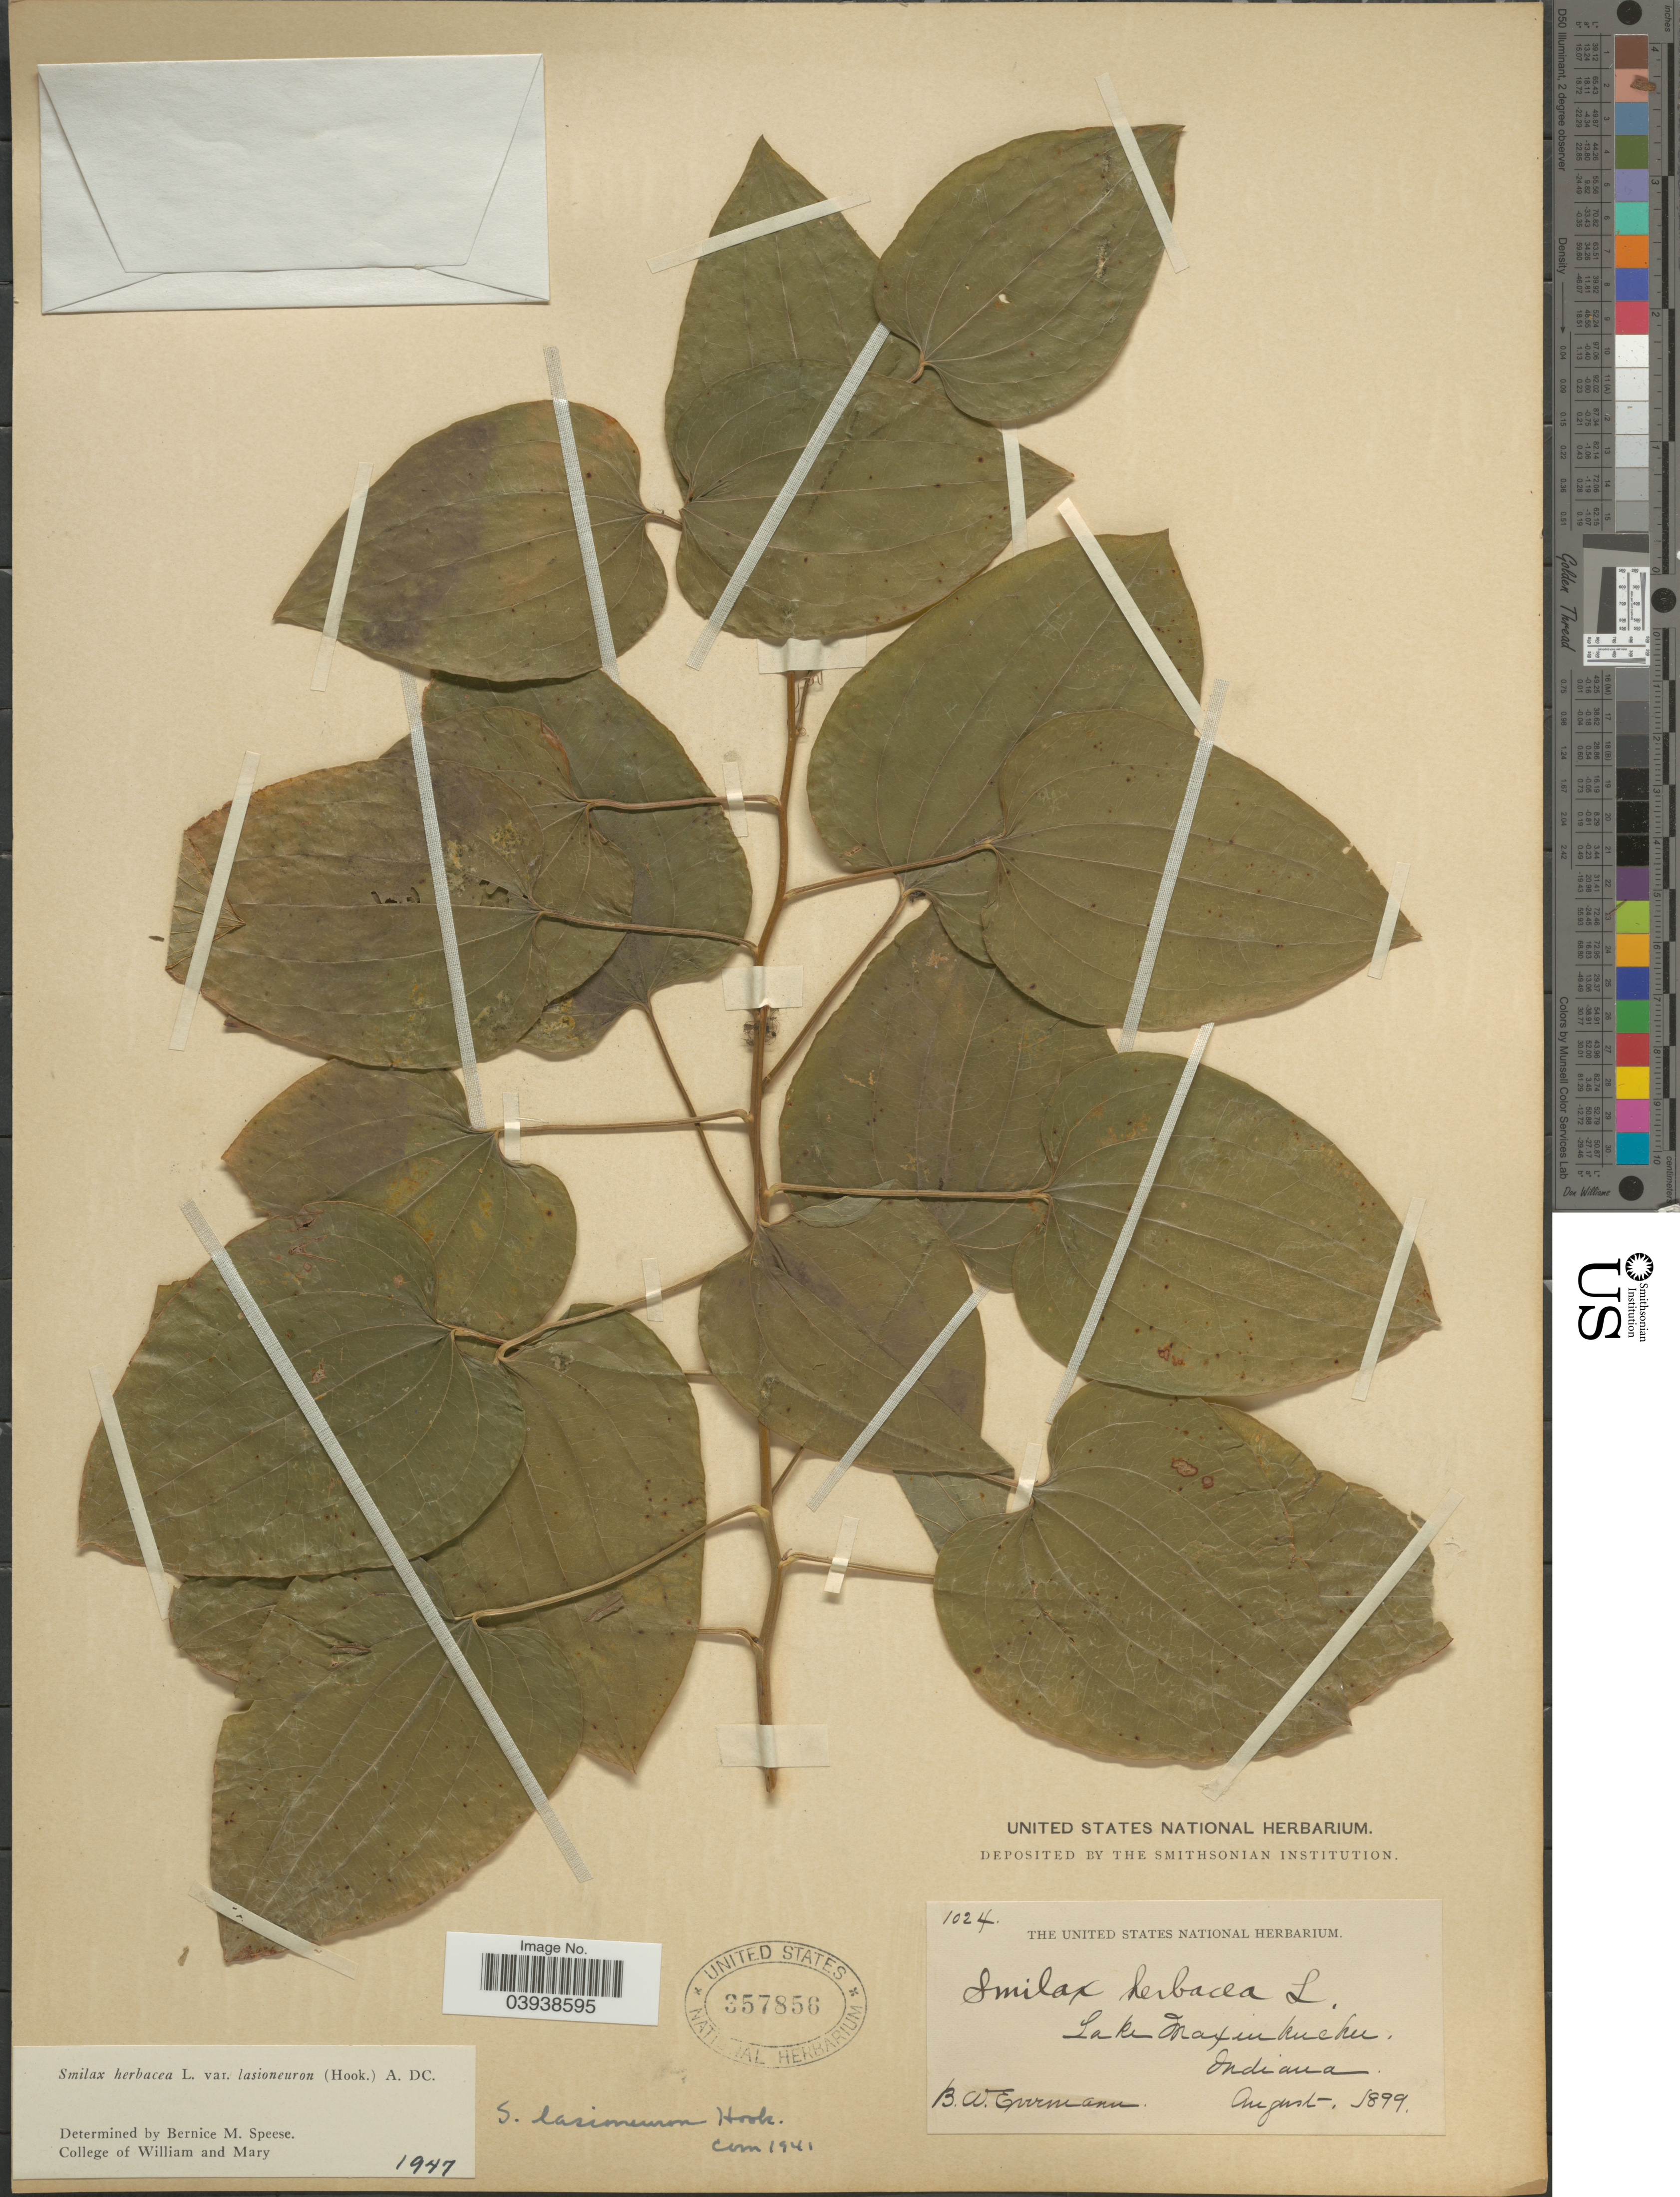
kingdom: Plantae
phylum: Tracheophyta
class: Liliopsida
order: Liliales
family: Smilacaceae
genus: Smilax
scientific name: Smilax herbacea var. lasioneuron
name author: (Hook.) A. DC.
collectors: B. W. Evermann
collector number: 1024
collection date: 1899-08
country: United States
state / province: Indiana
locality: Lake Maxinkuckee.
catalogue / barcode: US 357856